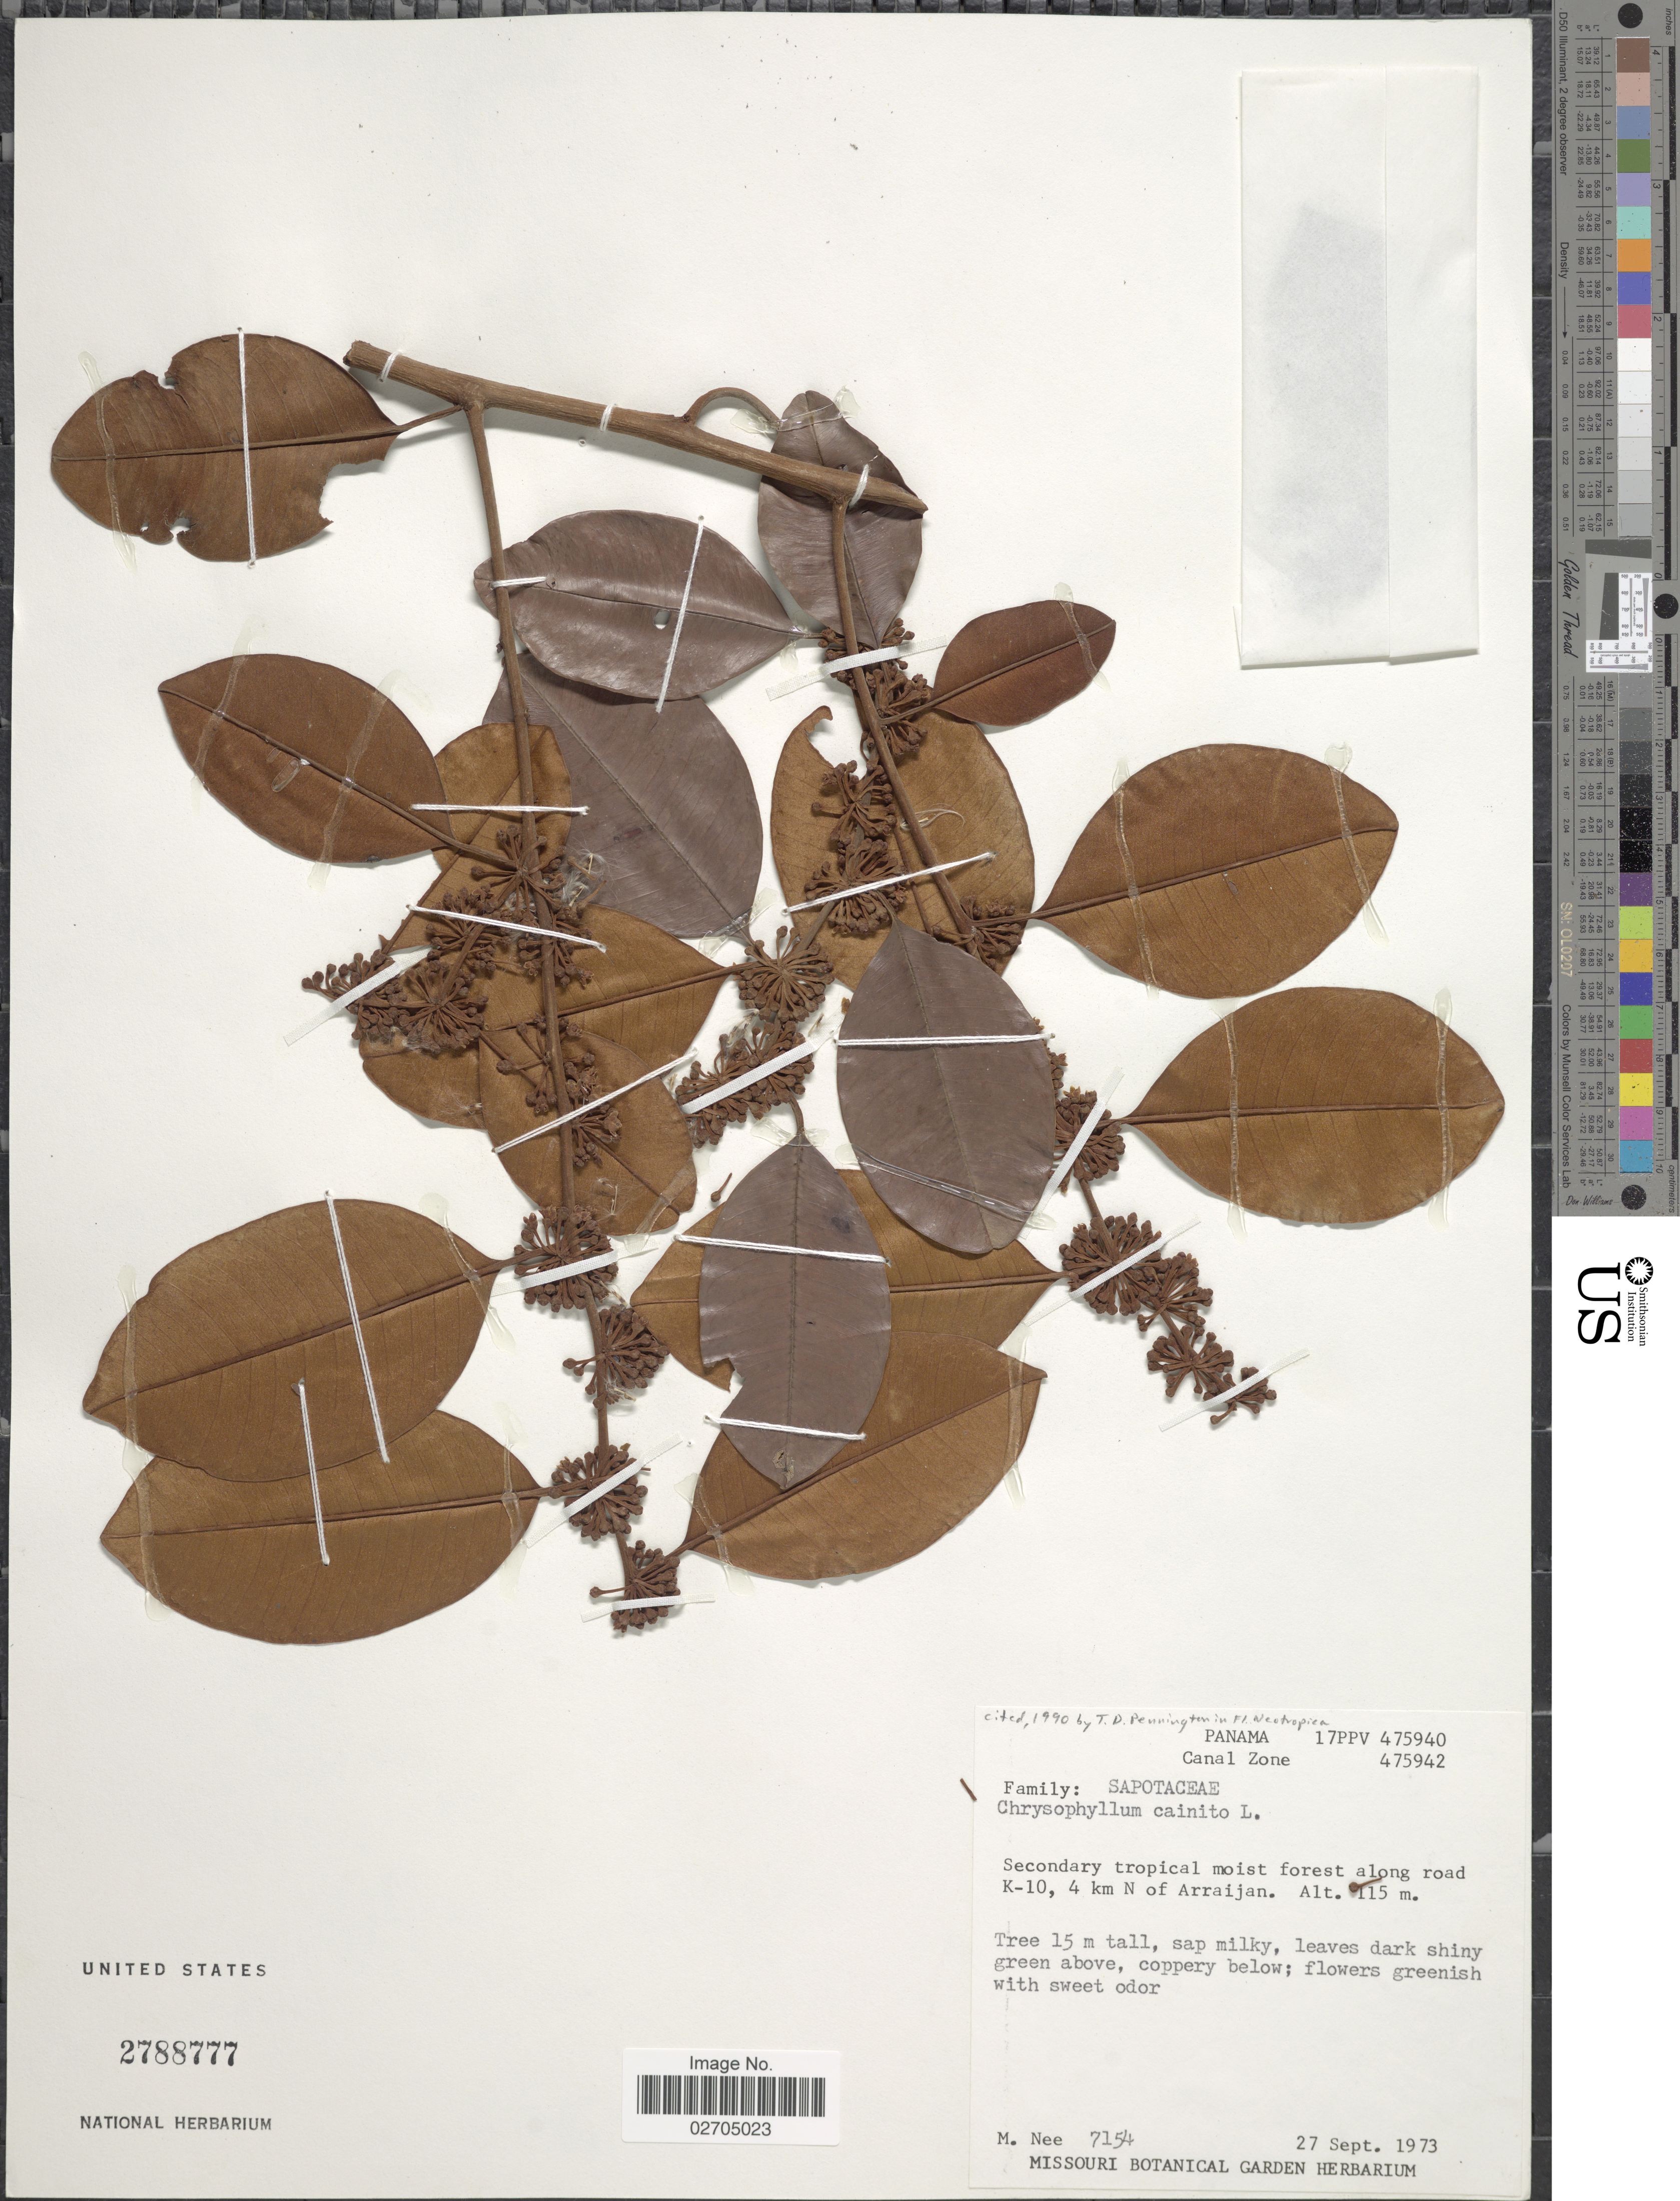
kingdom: Plantae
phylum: Tracheophyta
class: Magnoliopsida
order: Ericales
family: Sapotaceae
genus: Chrysophyllum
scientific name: Chrysophyllum cainito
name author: L.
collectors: M. Nee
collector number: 7154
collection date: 1973-09-27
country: Panama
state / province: Colón / Panamá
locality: Canal Zone, Secondary tropical moist forest along road K-10, 4 km N of Arraijan.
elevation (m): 115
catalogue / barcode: US 2788777